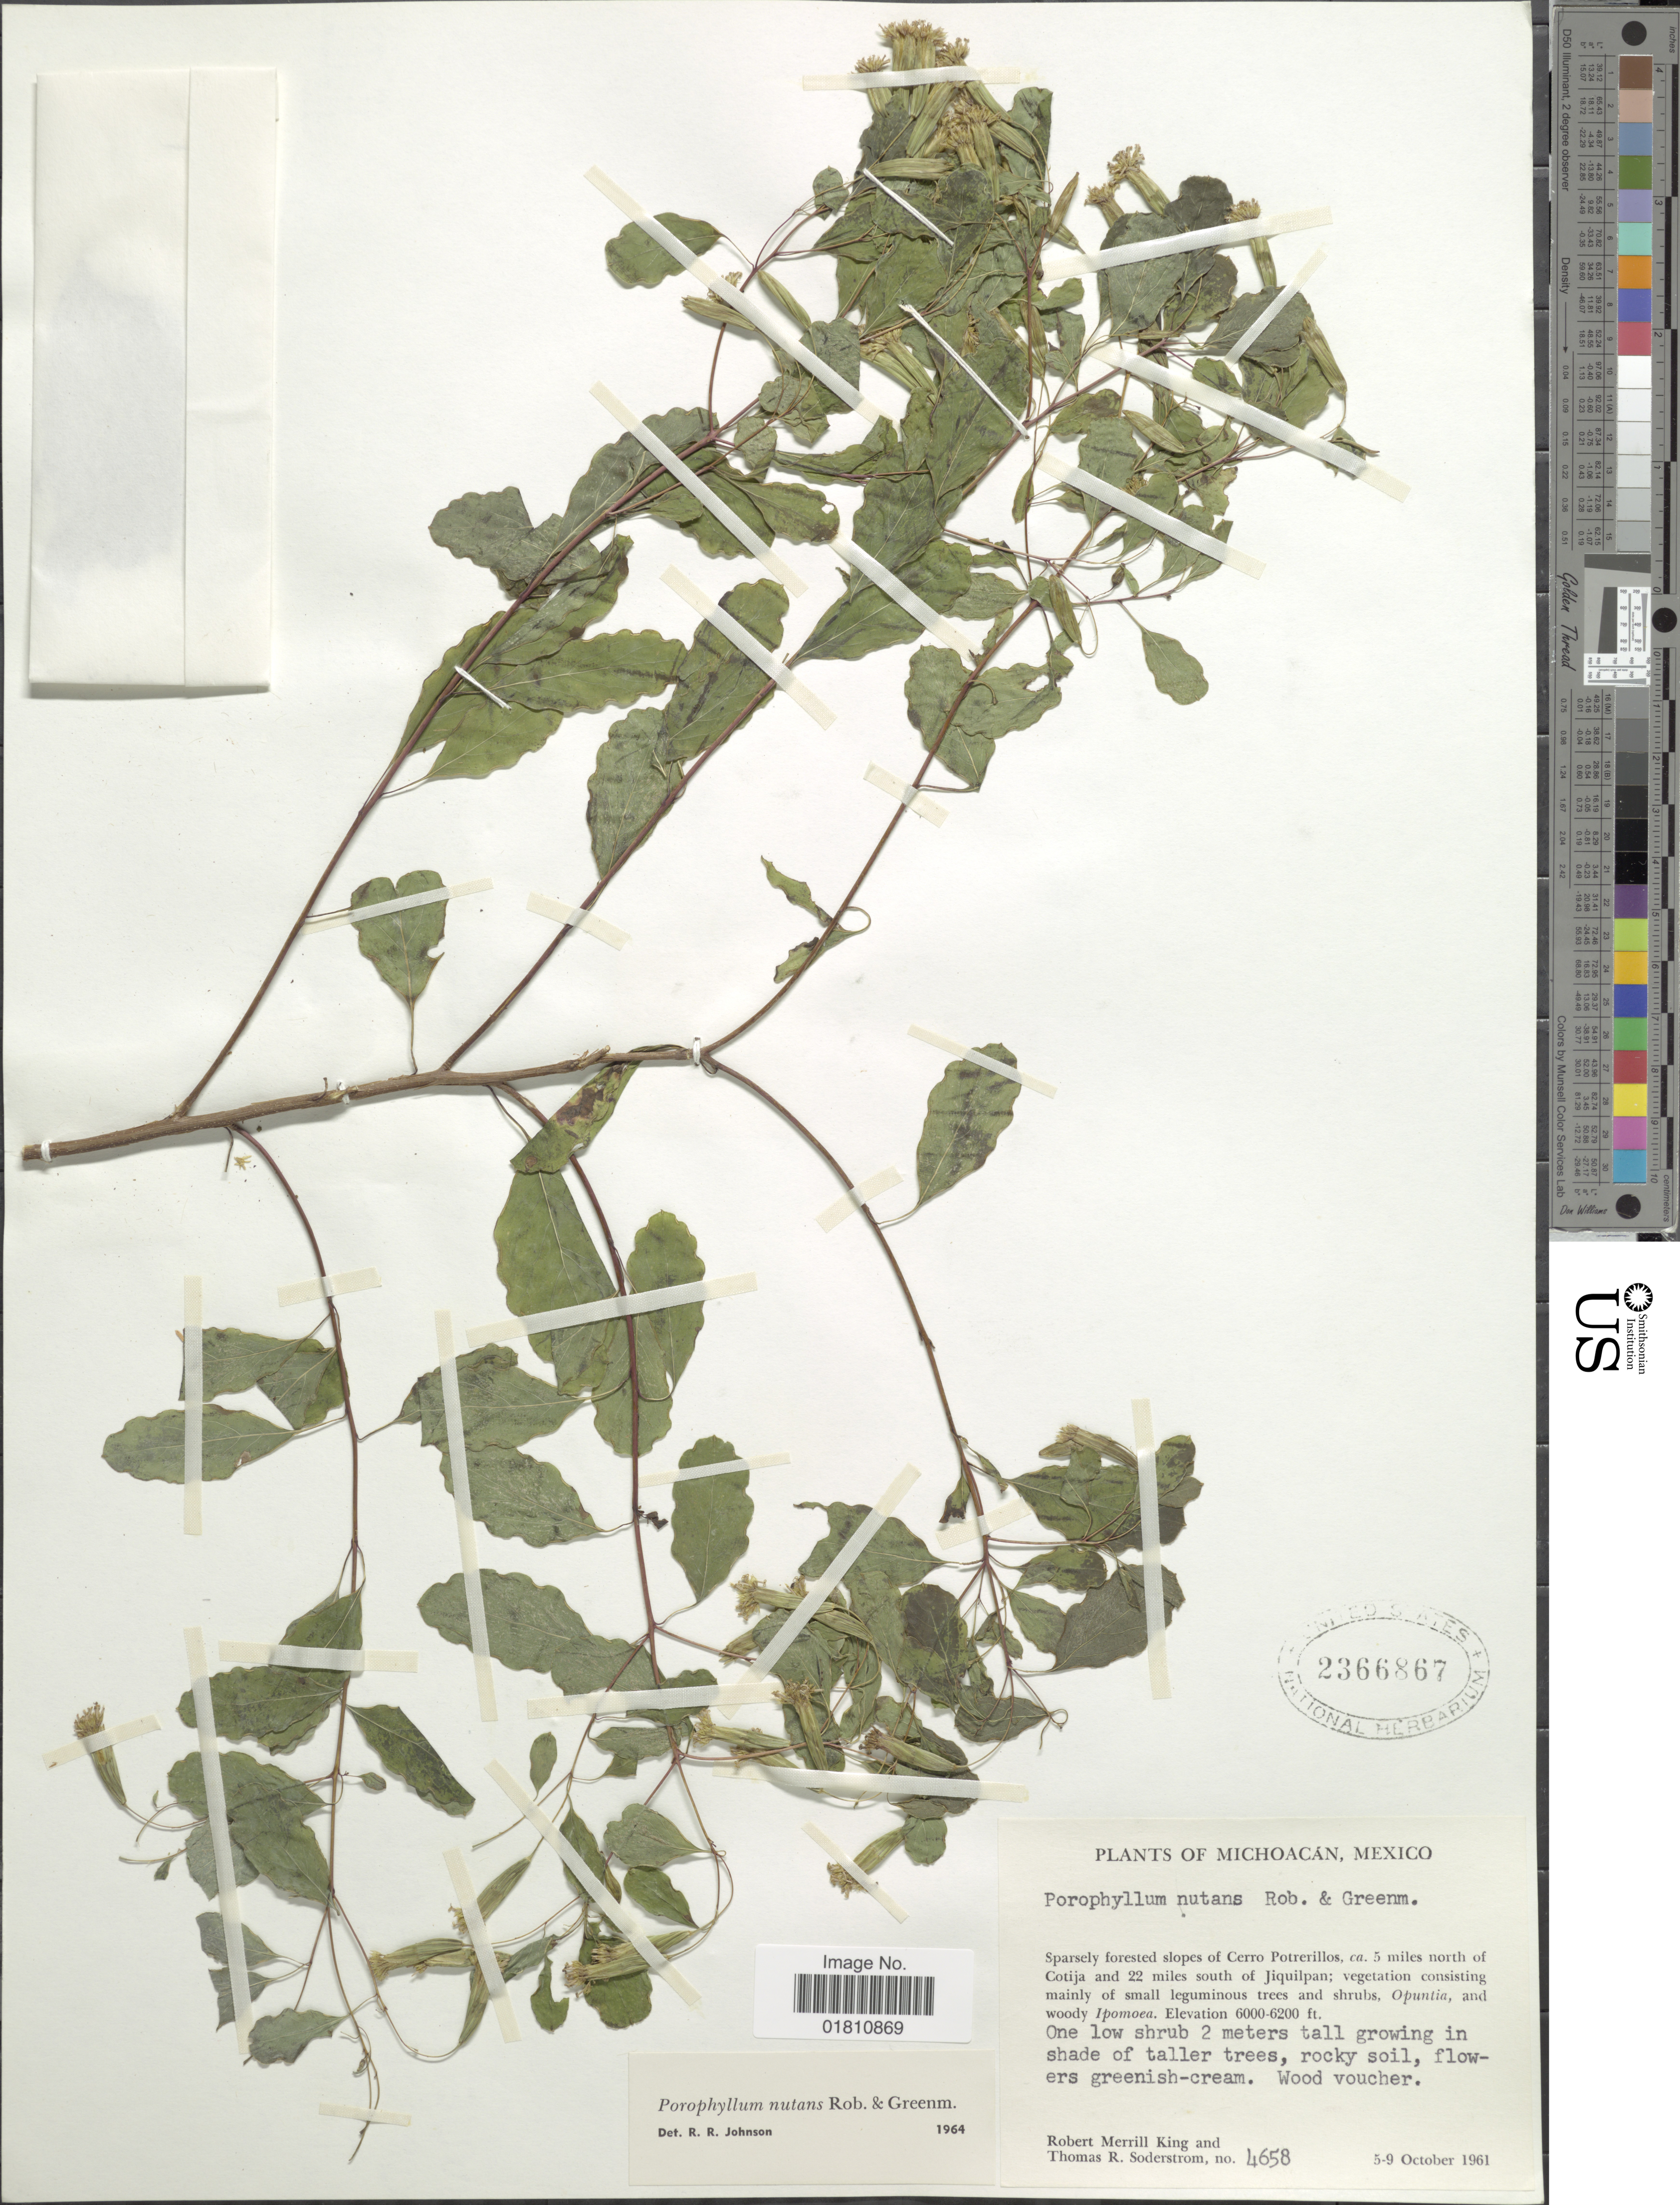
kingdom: Plantae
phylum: Tracheophyta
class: Magnoliopsida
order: Asterales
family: Asteraceae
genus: Porophyllum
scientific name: Porophyllum viridiflorum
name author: (Kunth) DC.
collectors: R. M. King & T. R. Soderstrom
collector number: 4658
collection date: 1961-10-05/1961-10-09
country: Mexico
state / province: Michoacán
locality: Sparsely forested slopes of Cerro Potrerillos, ca. 5 miles north of Cotija and 22 miles south of Jiquilpan.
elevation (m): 1829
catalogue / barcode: US 2366867